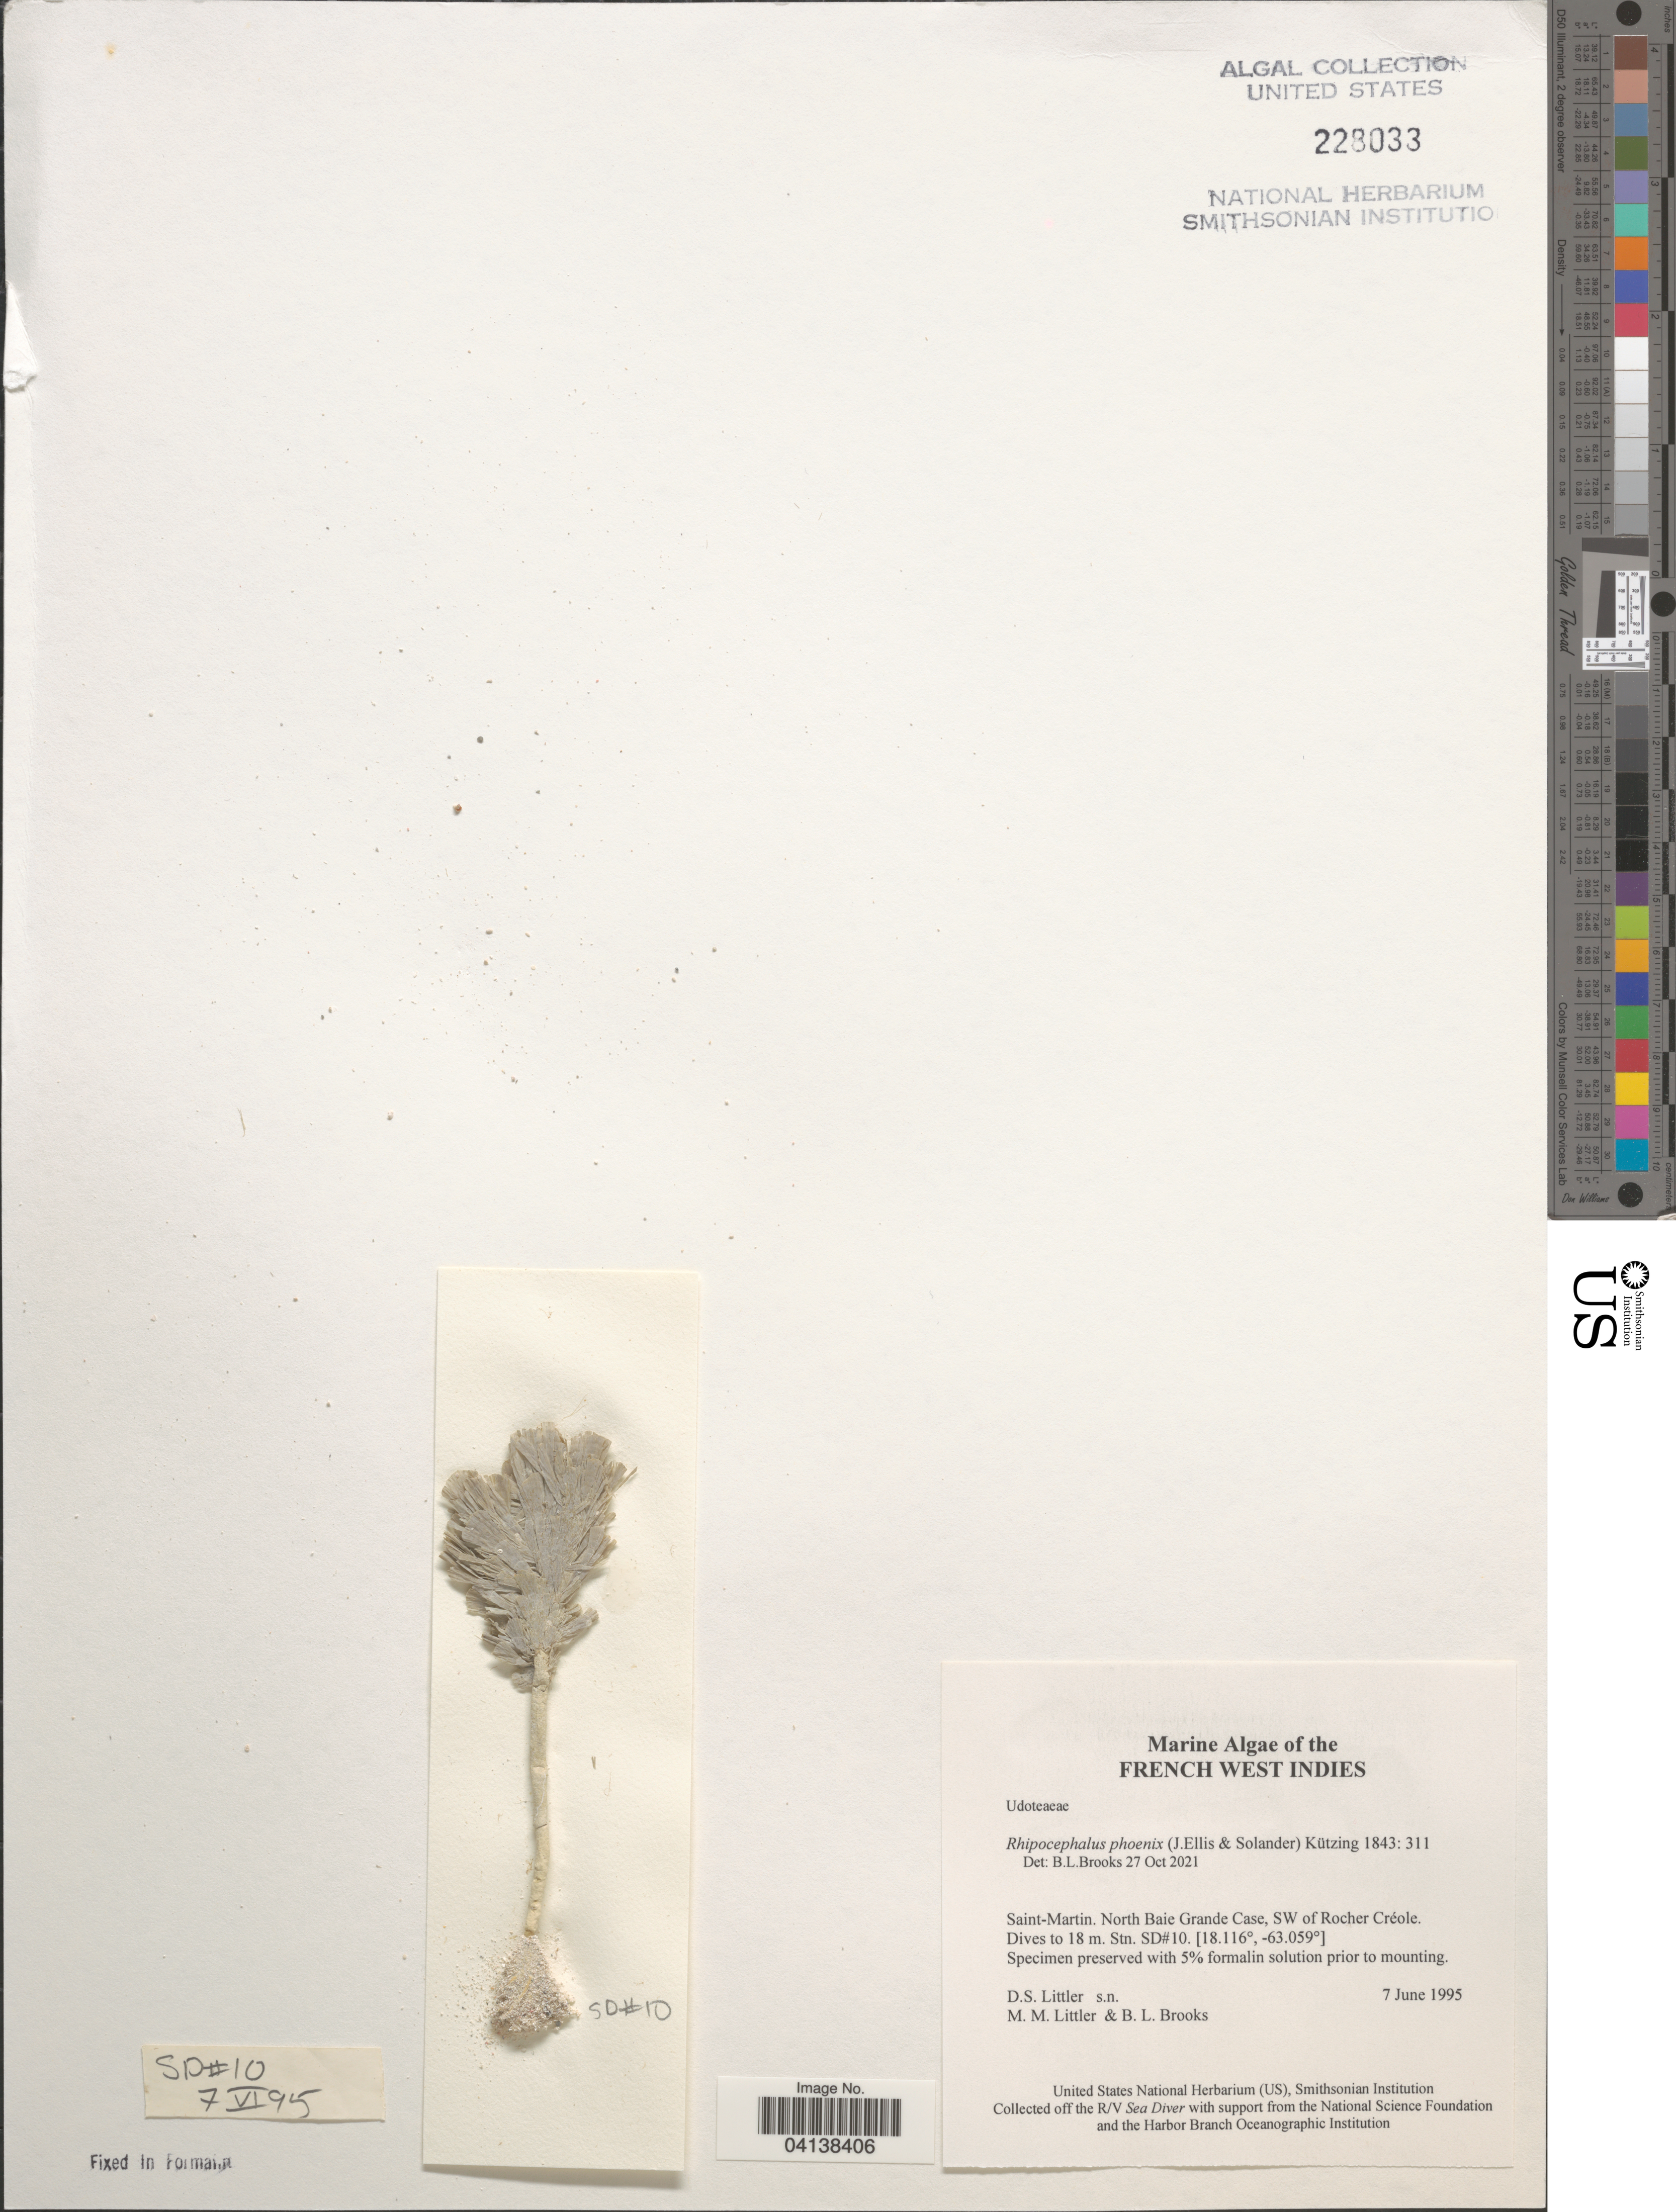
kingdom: Plantae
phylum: Chlorophyta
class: Ulvophyceae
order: Bryopsidales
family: Udoteaceae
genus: Rhipocephalus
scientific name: Rhipocephalus phoenix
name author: (J. Ellis & Sol.) Kütz.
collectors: D. S. Littler & B. Brooks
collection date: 1995-06-07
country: Saint Martin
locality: French West Indies. Saint-Martin. North Baie Grande Case, SW of Rocher Créole. Stn. SD#10.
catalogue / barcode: US 228033